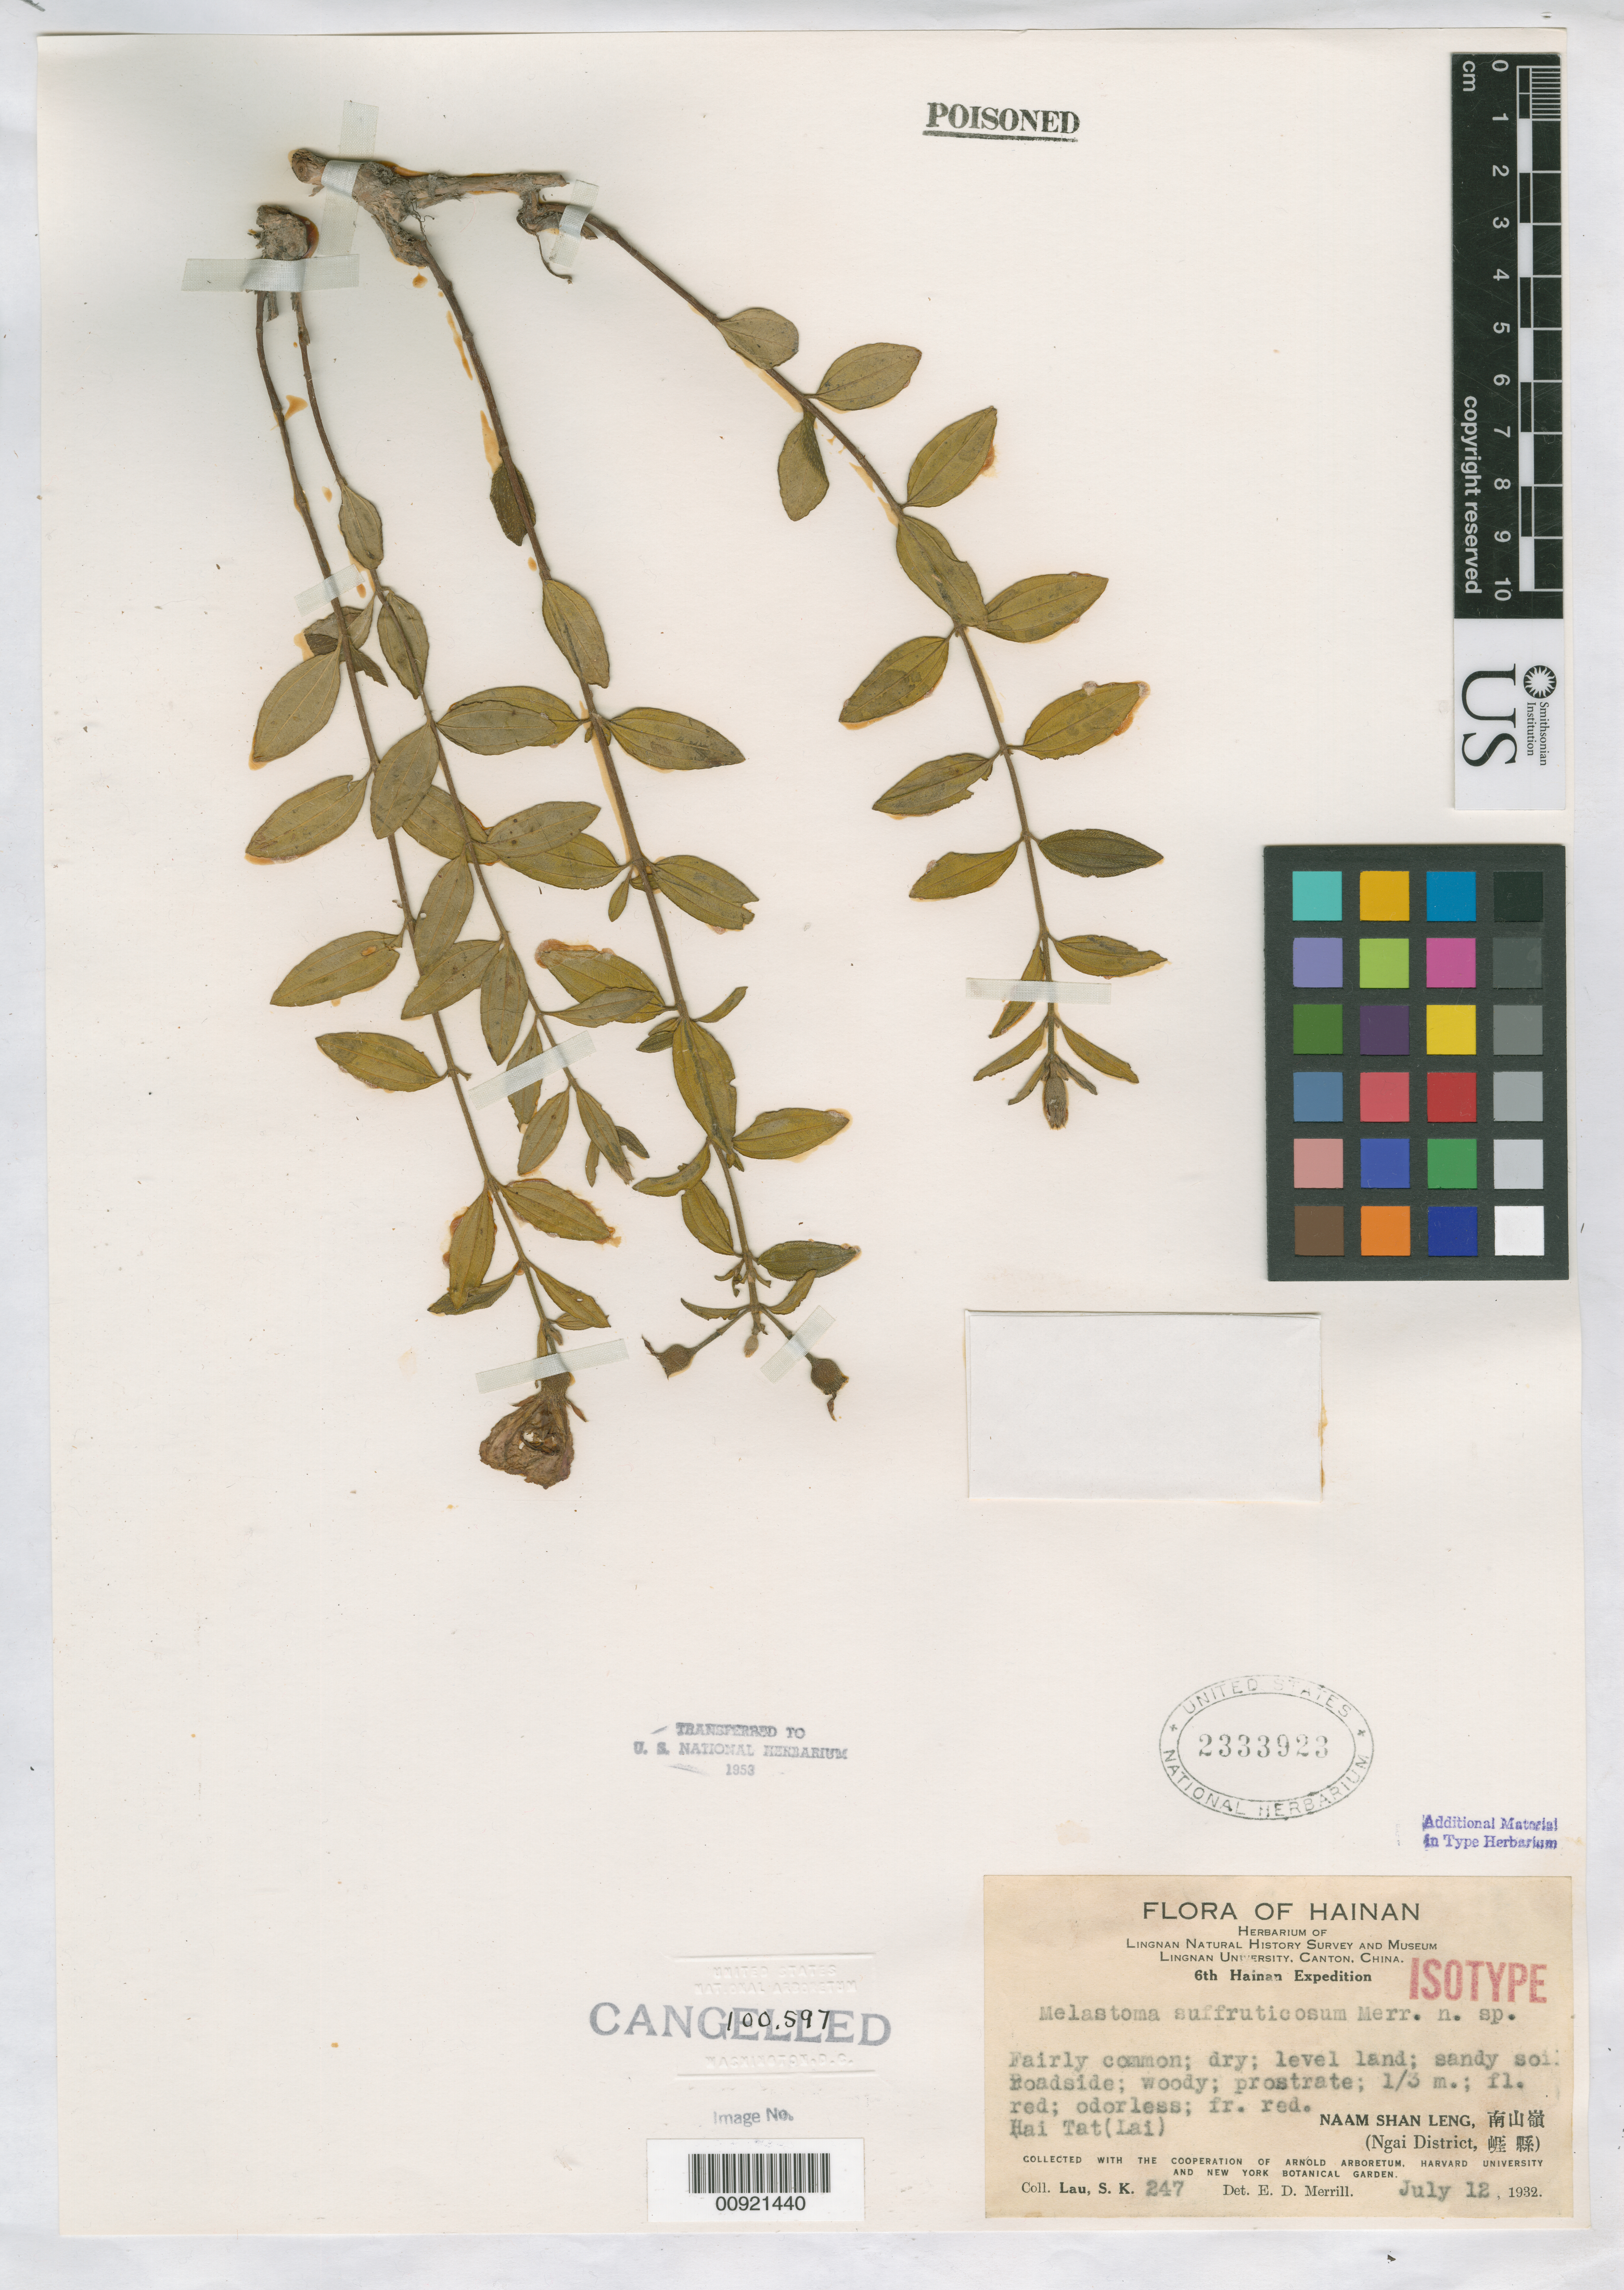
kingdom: Plantae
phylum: Tracheophyta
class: Magnoliopsida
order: Myrtales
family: Melastomataceae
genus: Melastoma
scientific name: Melastoma suffruticosum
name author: Merr.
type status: Isotype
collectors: S. K. Lau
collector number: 247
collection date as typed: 12 Jul 1932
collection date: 1932-07-12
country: China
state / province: Hainan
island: Hainan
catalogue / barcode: US 2333923